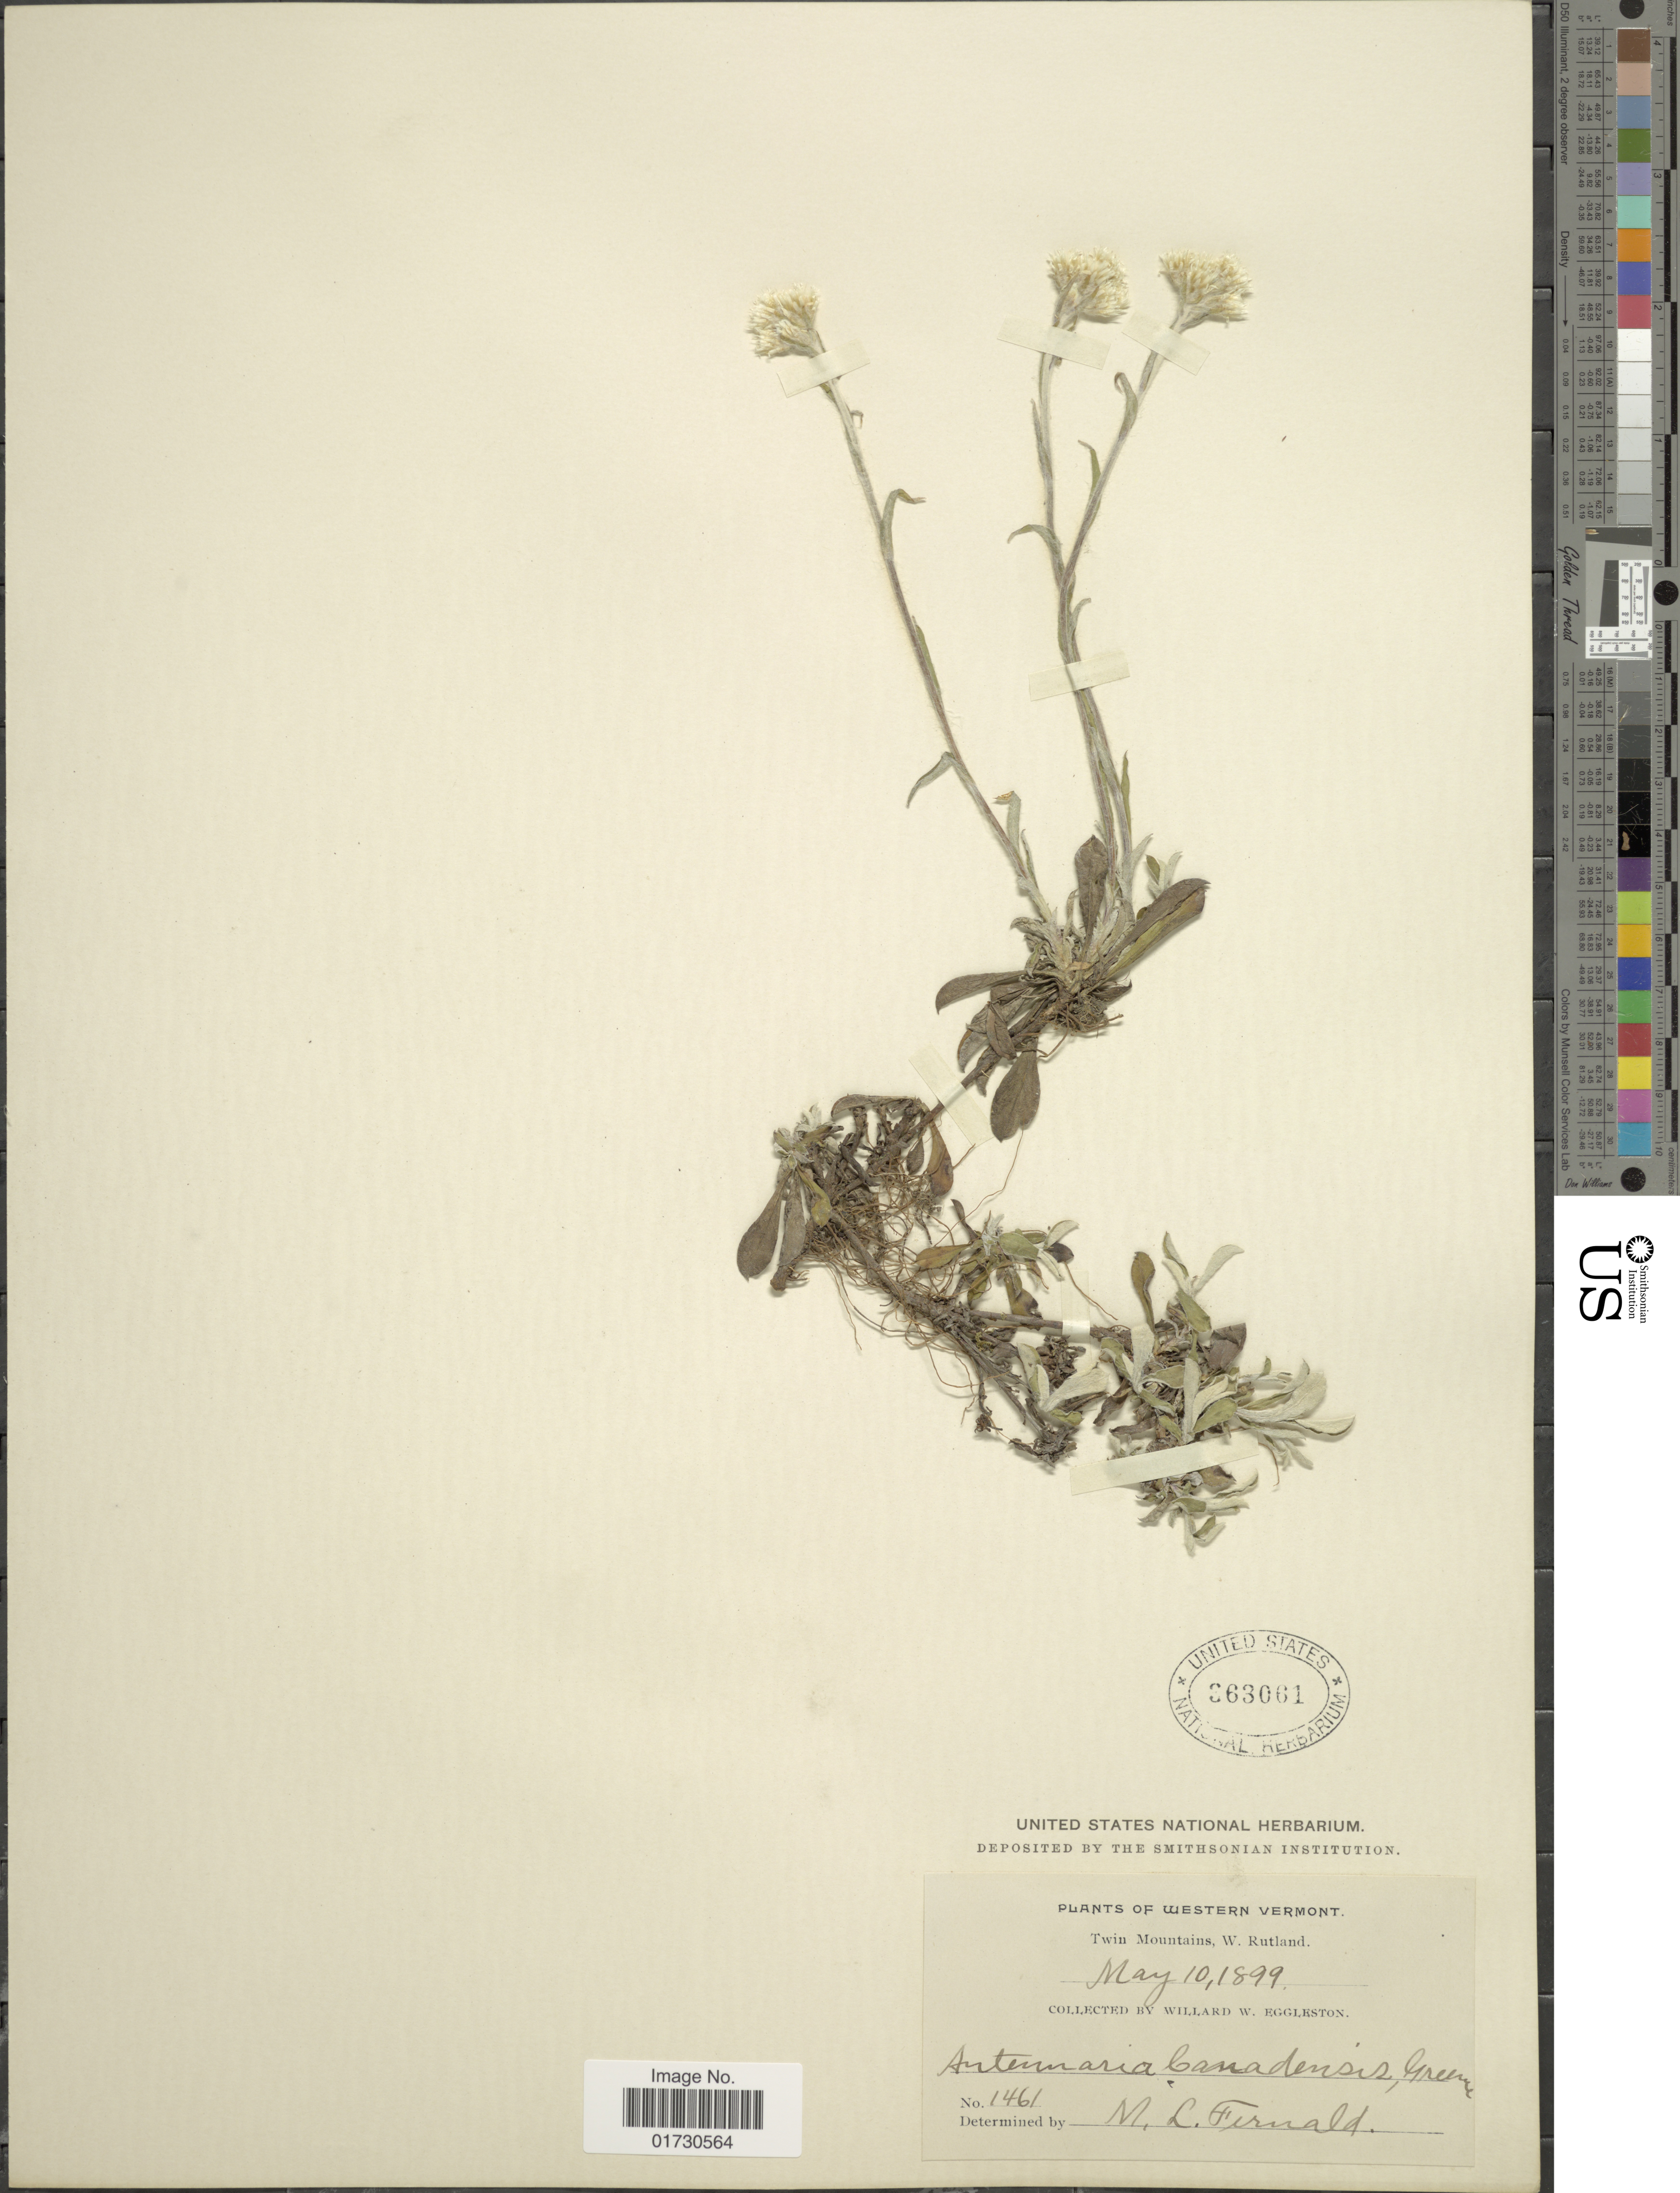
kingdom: Plantae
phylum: Tracheophyta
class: Magnoliopsida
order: Asterales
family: Asteraceae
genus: Antennaria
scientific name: Antennaria canadensis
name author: Greene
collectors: W. W. Eggleston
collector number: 1461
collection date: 1899-05-10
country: United States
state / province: Vermont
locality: Western Vermont, Twin Mountains, W. Rutland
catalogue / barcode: US 363061